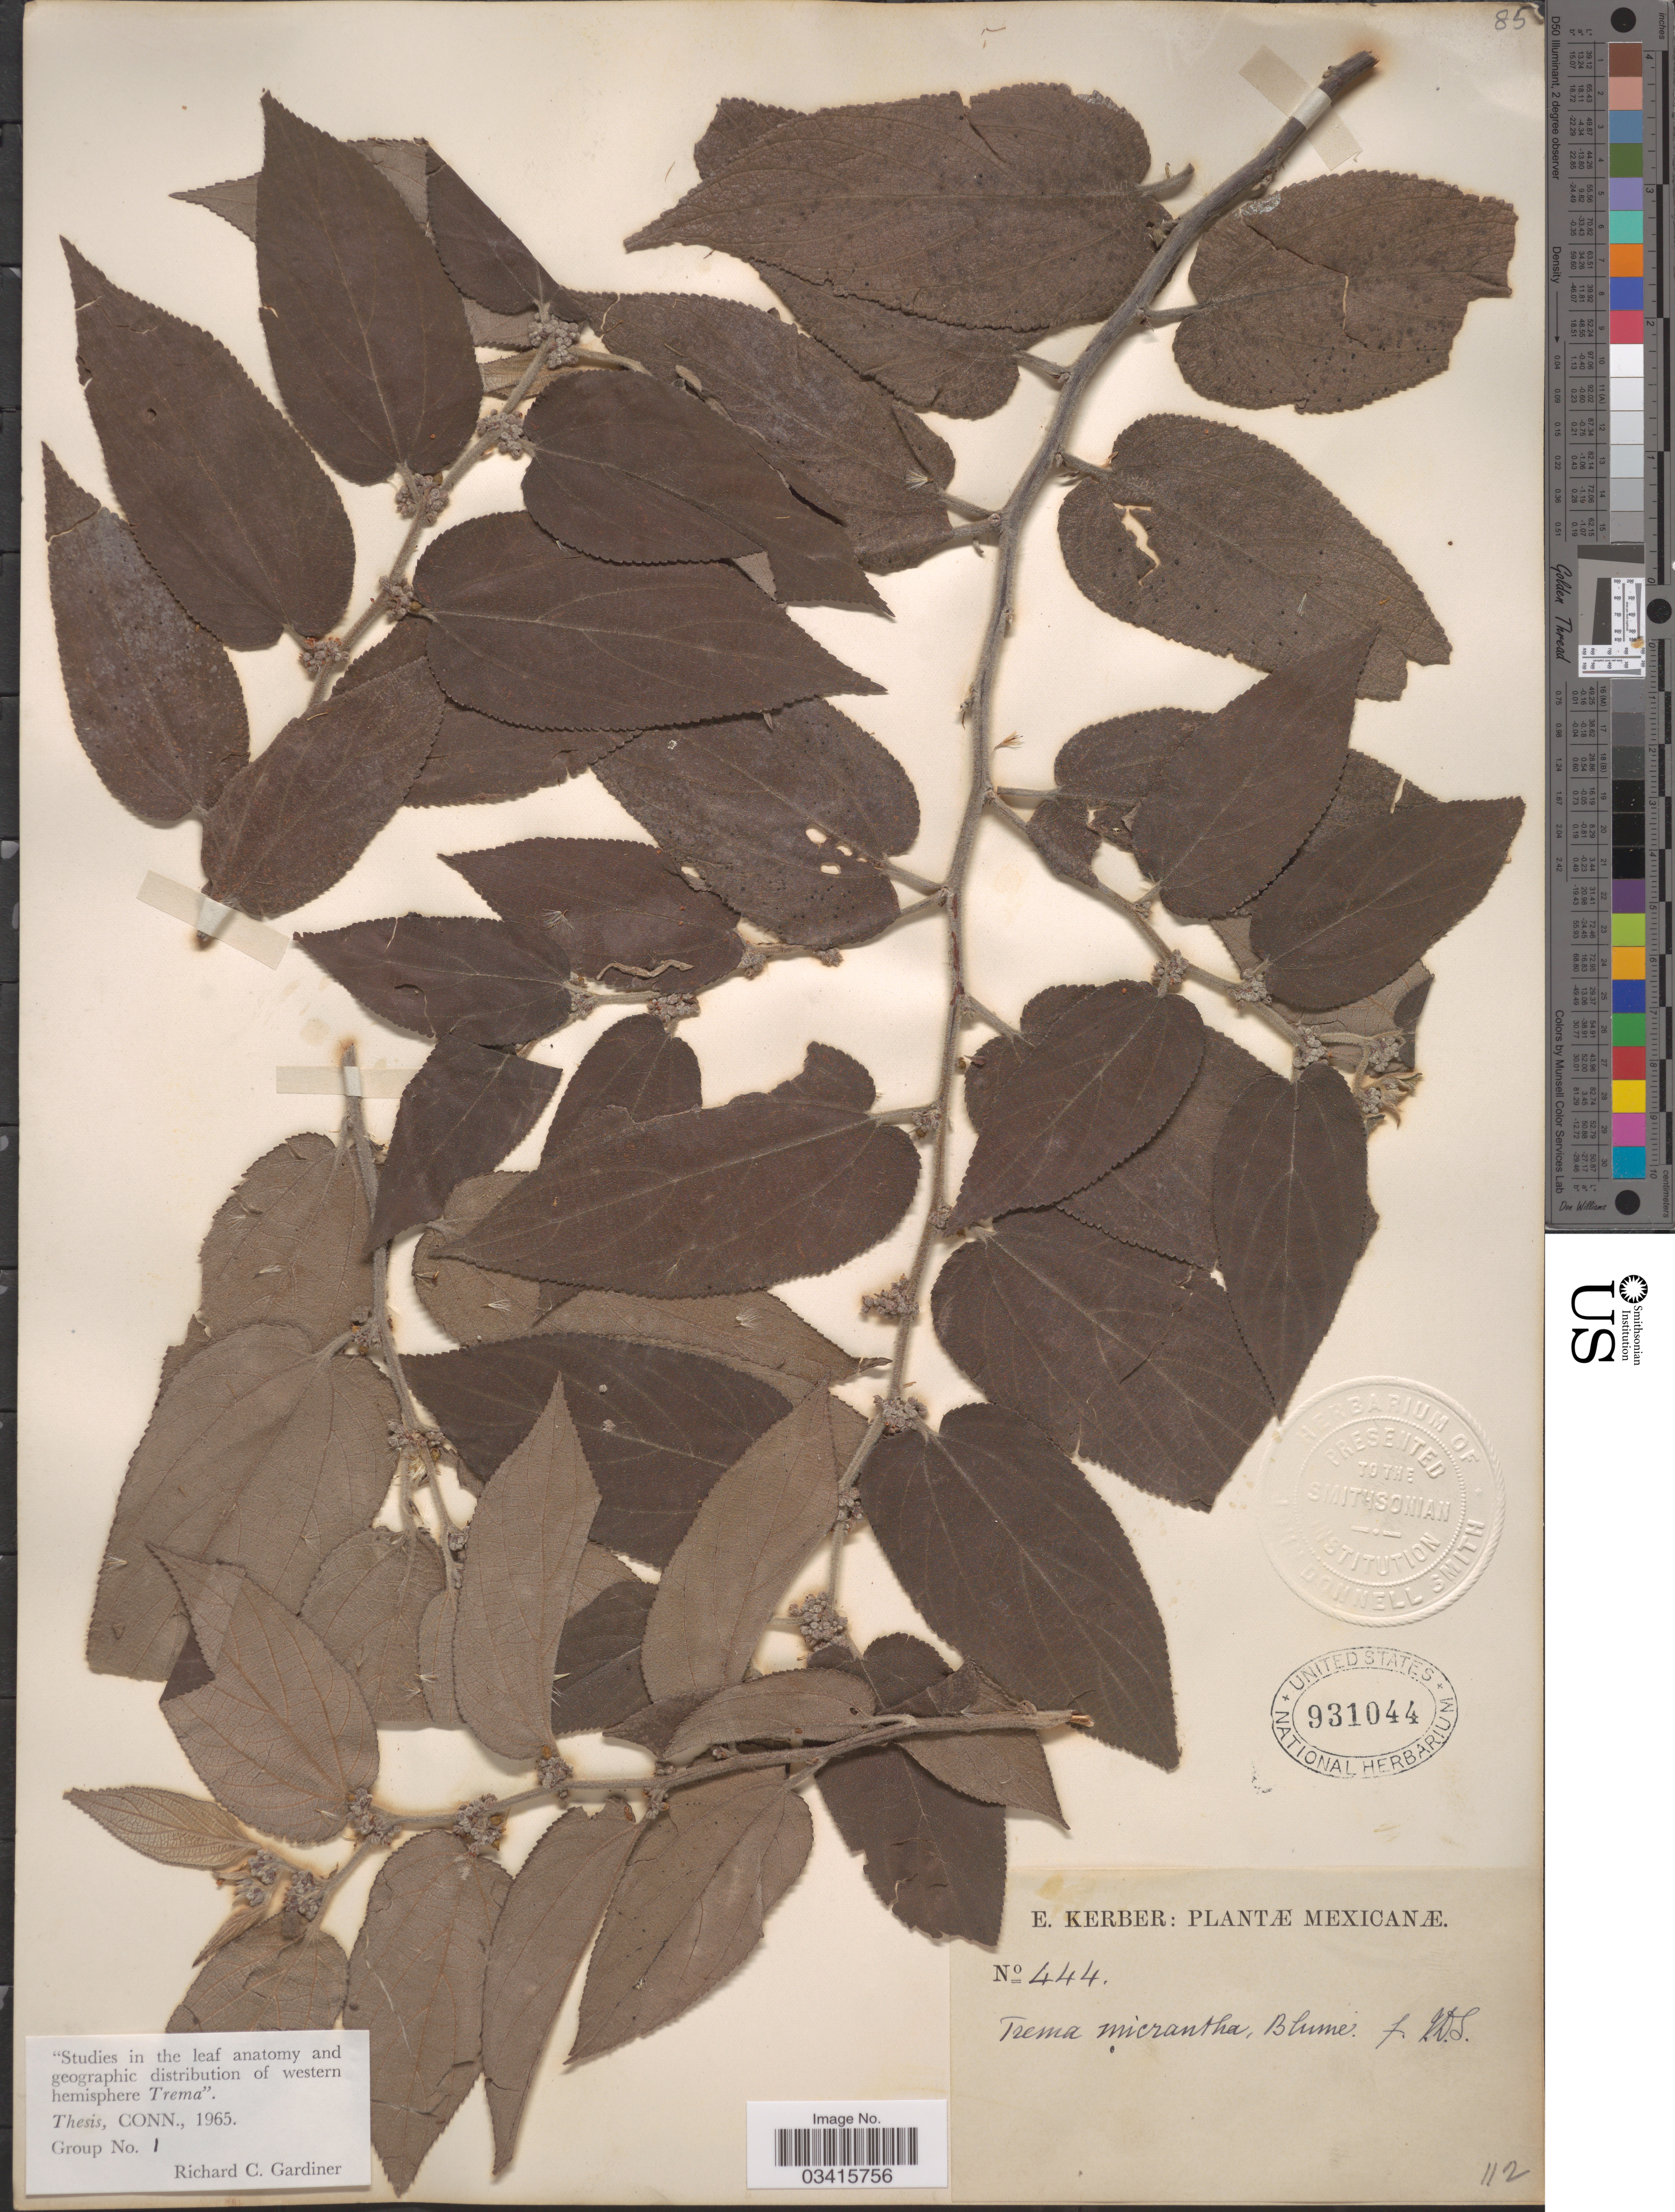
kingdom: Plantae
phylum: Tracheophyta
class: Magnoliopsida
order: Rosales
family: Cannabaceae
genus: Trema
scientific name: Trema micranthum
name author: (L.) Blume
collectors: E. Kerber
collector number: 444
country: Mexico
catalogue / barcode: US 931044